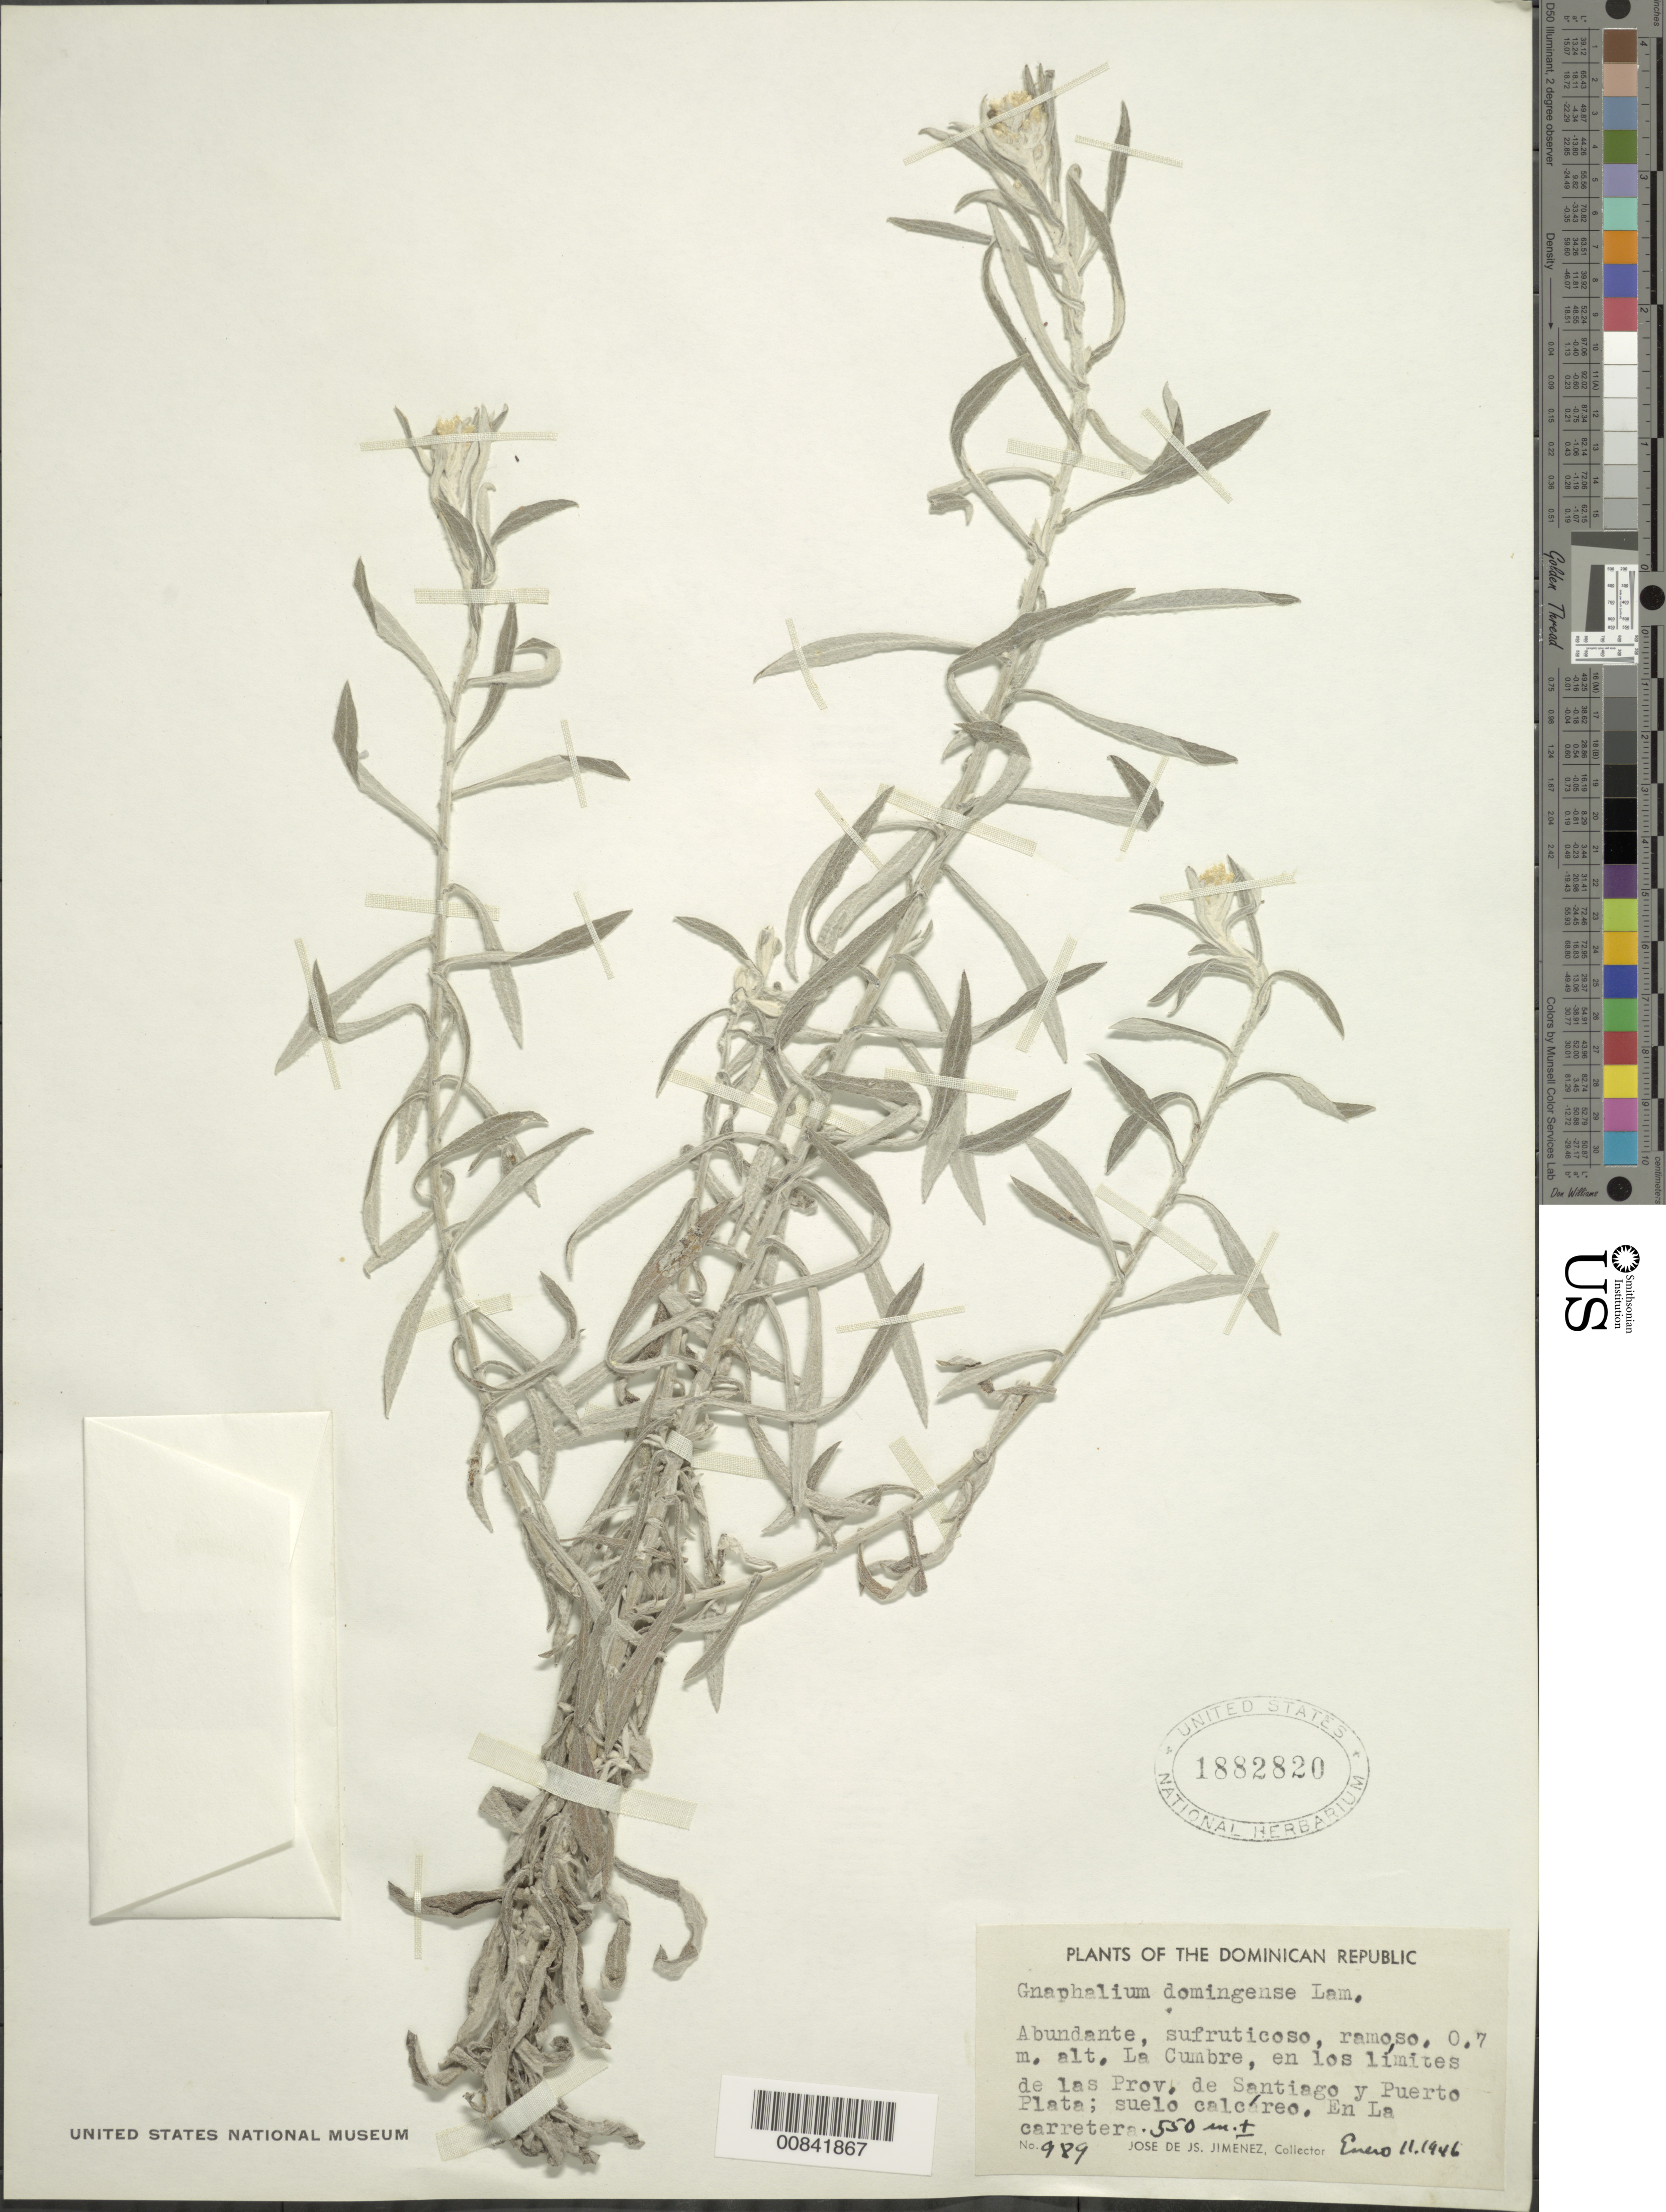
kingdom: Plantae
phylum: Tracheophyta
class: Magnoliopsida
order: Asterales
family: Asteraceae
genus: Pseudognaphalium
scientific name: Pseudognaphalium domingense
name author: (Lam.) Anderb.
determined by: Nesom, Guy L.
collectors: J. J. Jiménez Almonte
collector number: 989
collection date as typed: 11 Jan 1946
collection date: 1946-01-11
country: Dominican Republic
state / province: Santiago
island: Hispaniola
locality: La Cumbre, en los límites de las Prov. de Santiago y Puerto Plata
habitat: Suelo calcáreao, en la carretera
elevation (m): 550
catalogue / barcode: US 1882820